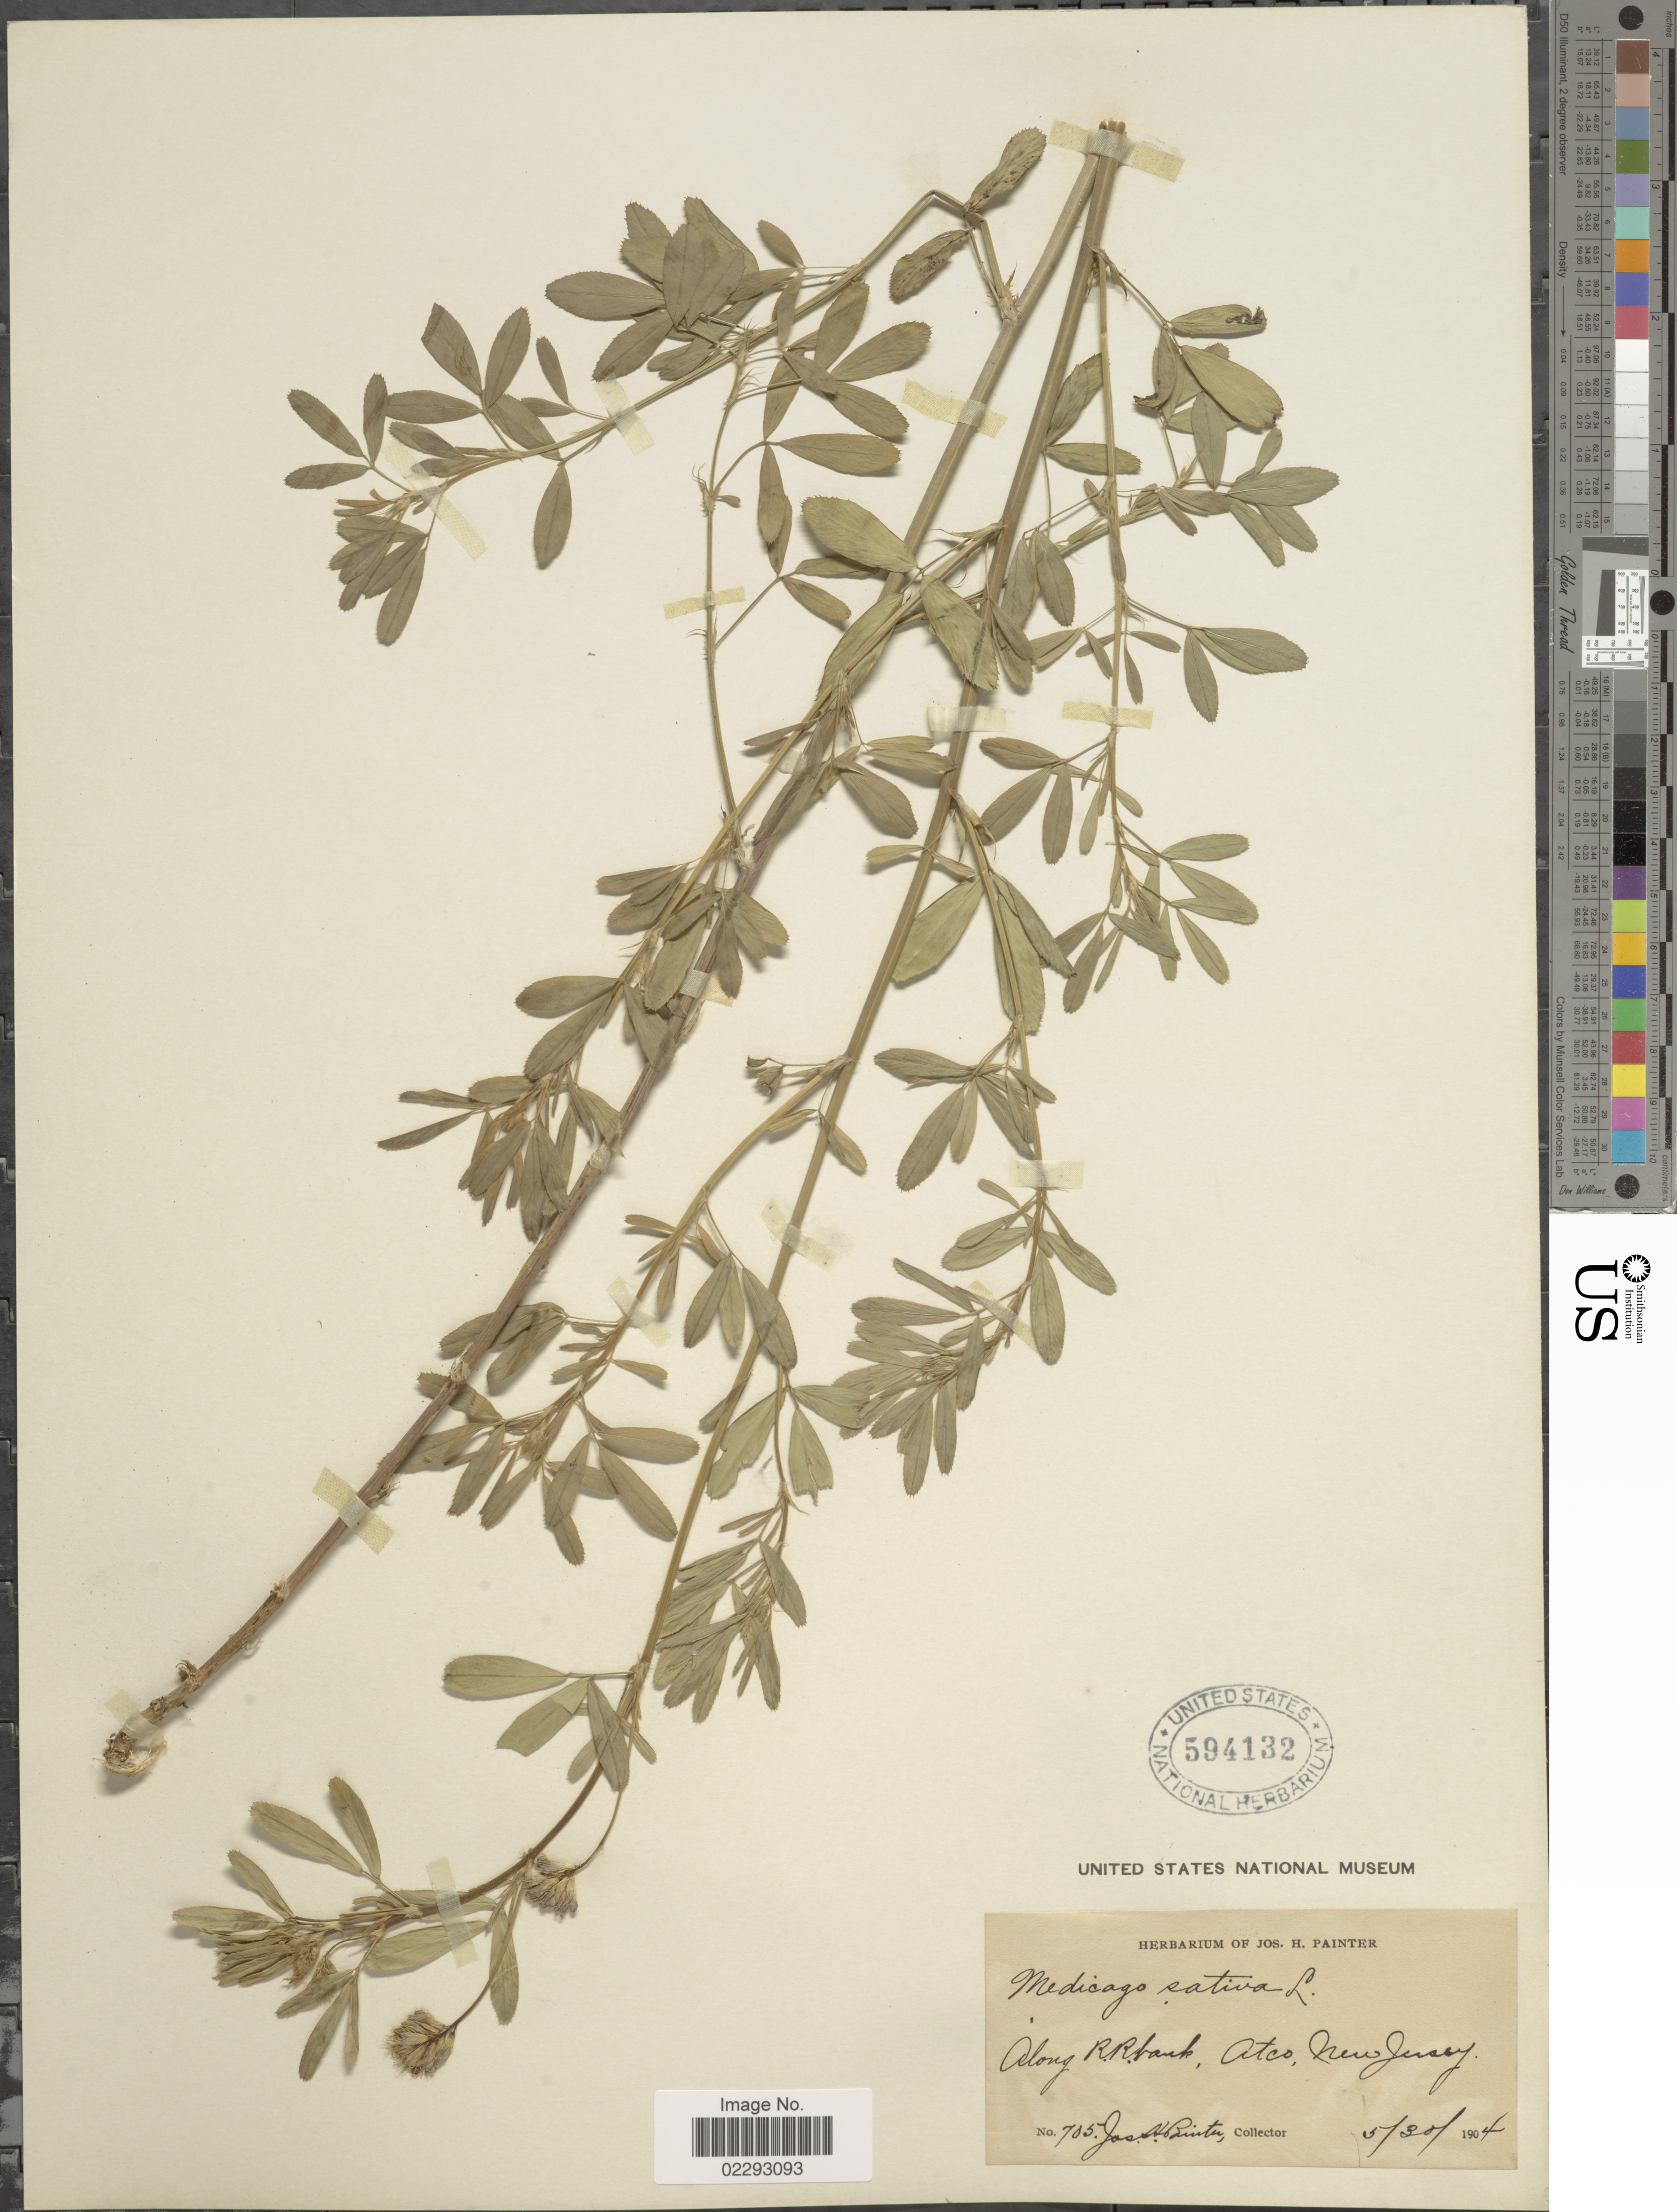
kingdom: Plantae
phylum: Tracheophyta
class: Magnoliopsida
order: Fabales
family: Fabaceae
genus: Medicago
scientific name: Medicago sativa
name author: L.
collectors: J. H. Painter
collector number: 705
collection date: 1904-05-30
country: United States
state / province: New Jersey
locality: Along R.R. bank, Atco New Jersey.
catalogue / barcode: US 594132